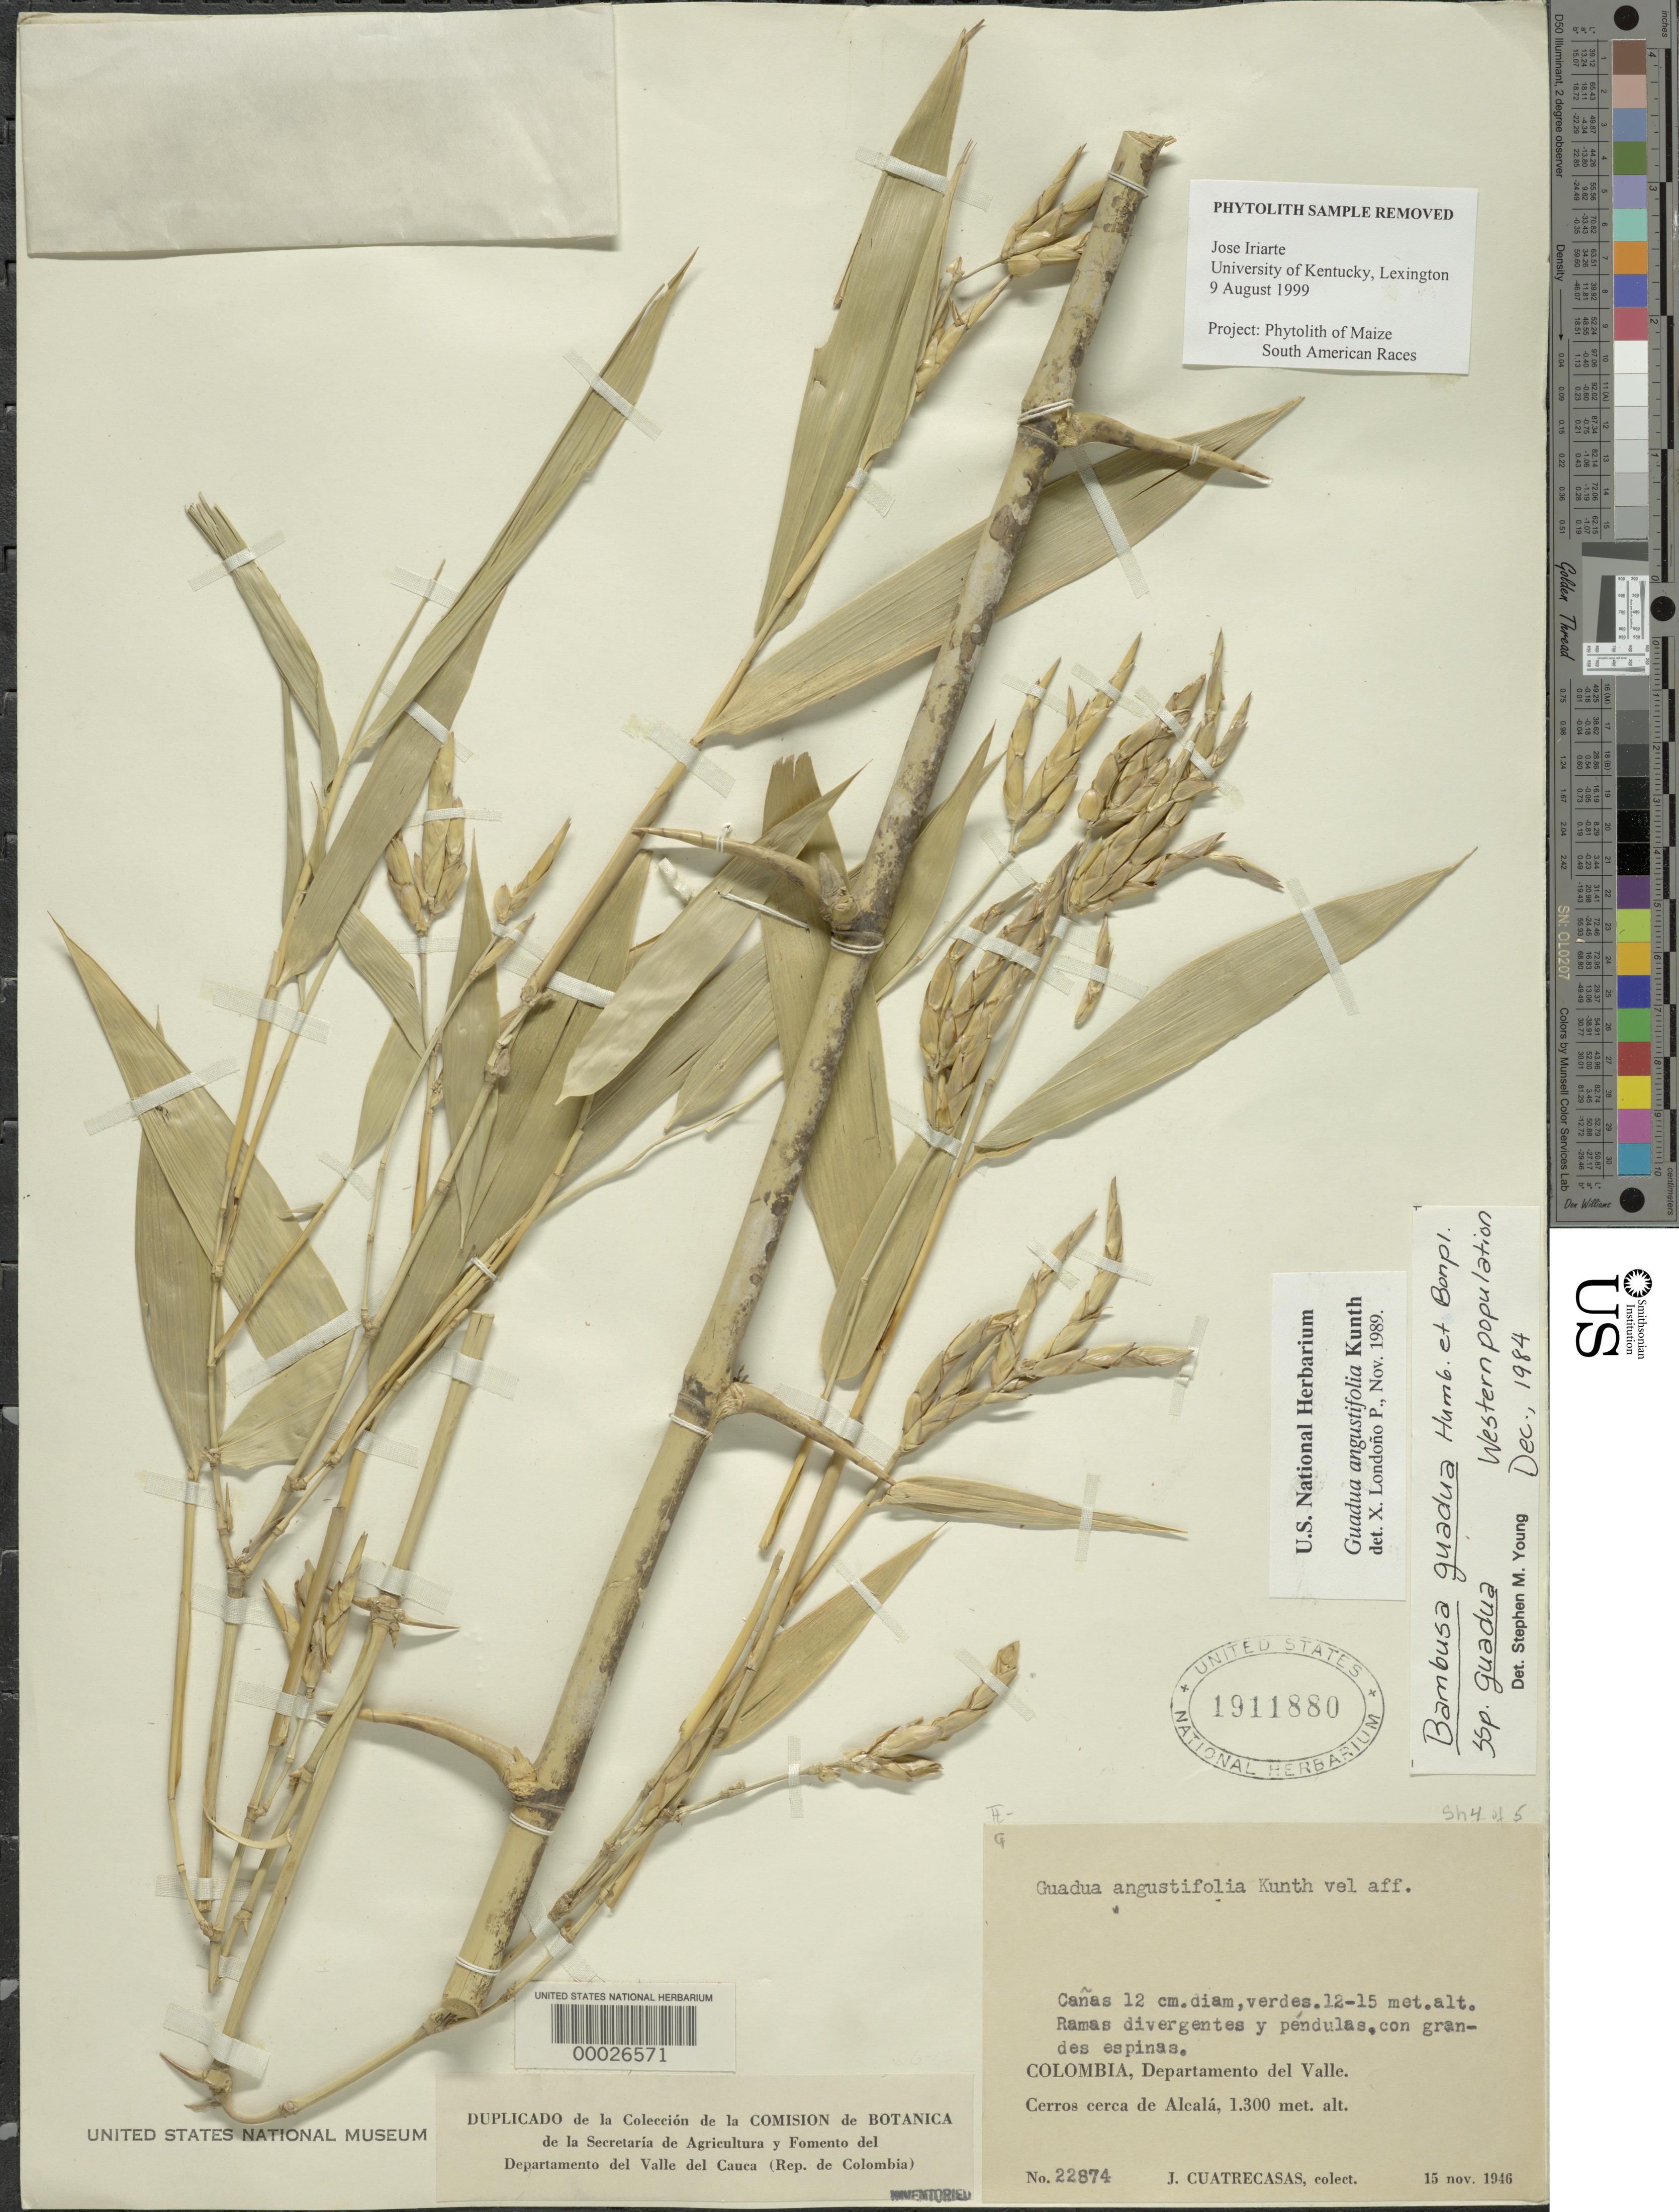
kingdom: Plantae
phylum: Tracheophyta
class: Liliopsida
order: Poales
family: Poaceae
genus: Guadua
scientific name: Guadua angustifolia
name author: Kunth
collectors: J. Cuatrecasas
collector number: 22874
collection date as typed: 15 Nov 1946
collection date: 1946-11-15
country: Colombia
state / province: Valle del Cauca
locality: Alcala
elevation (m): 1300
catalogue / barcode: US 1911880